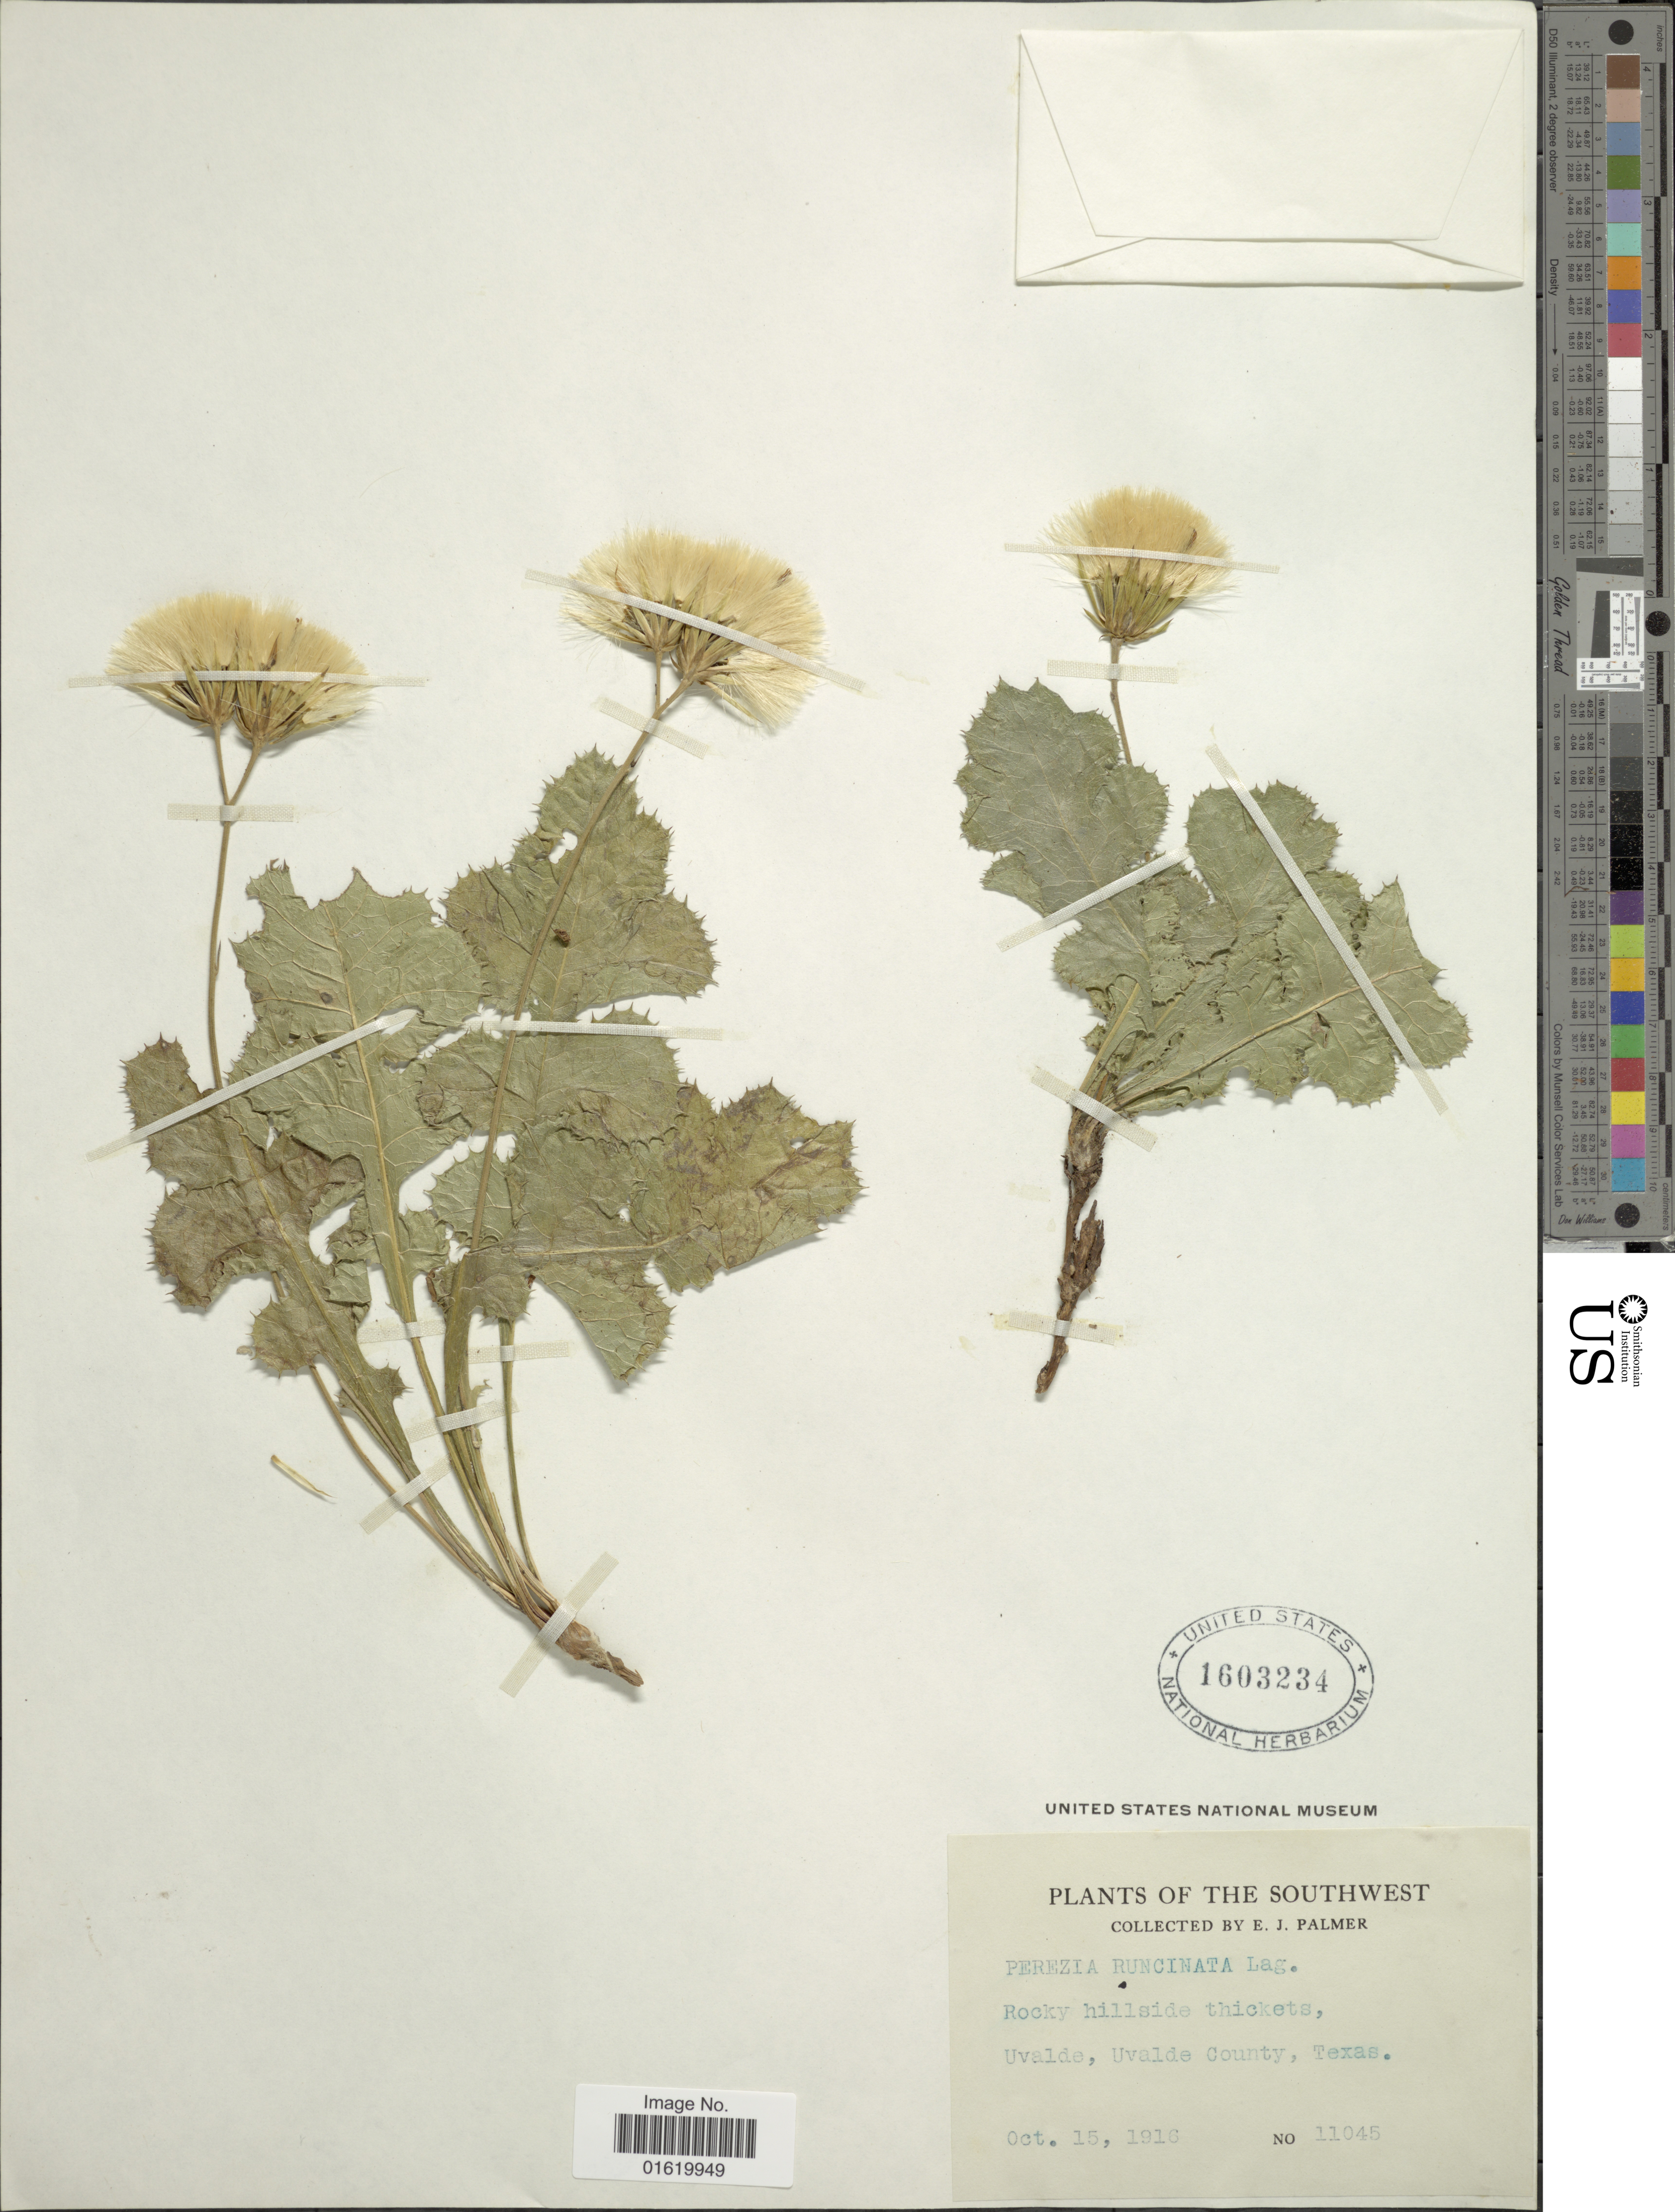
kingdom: Plantae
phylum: Tracheophyta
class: Magnoliopsida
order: Asterales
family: Asteraceae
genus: Acourtia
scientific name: Acourtia runcinata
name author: (D. Don) B.L. Turner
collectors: E. J. Palmer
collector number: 11045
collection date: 1916-10-15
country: United States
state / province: Texas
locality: Southwest. Rocky hillside thickets, Uvaldo, Uvalde County.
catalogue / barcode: US 1603234